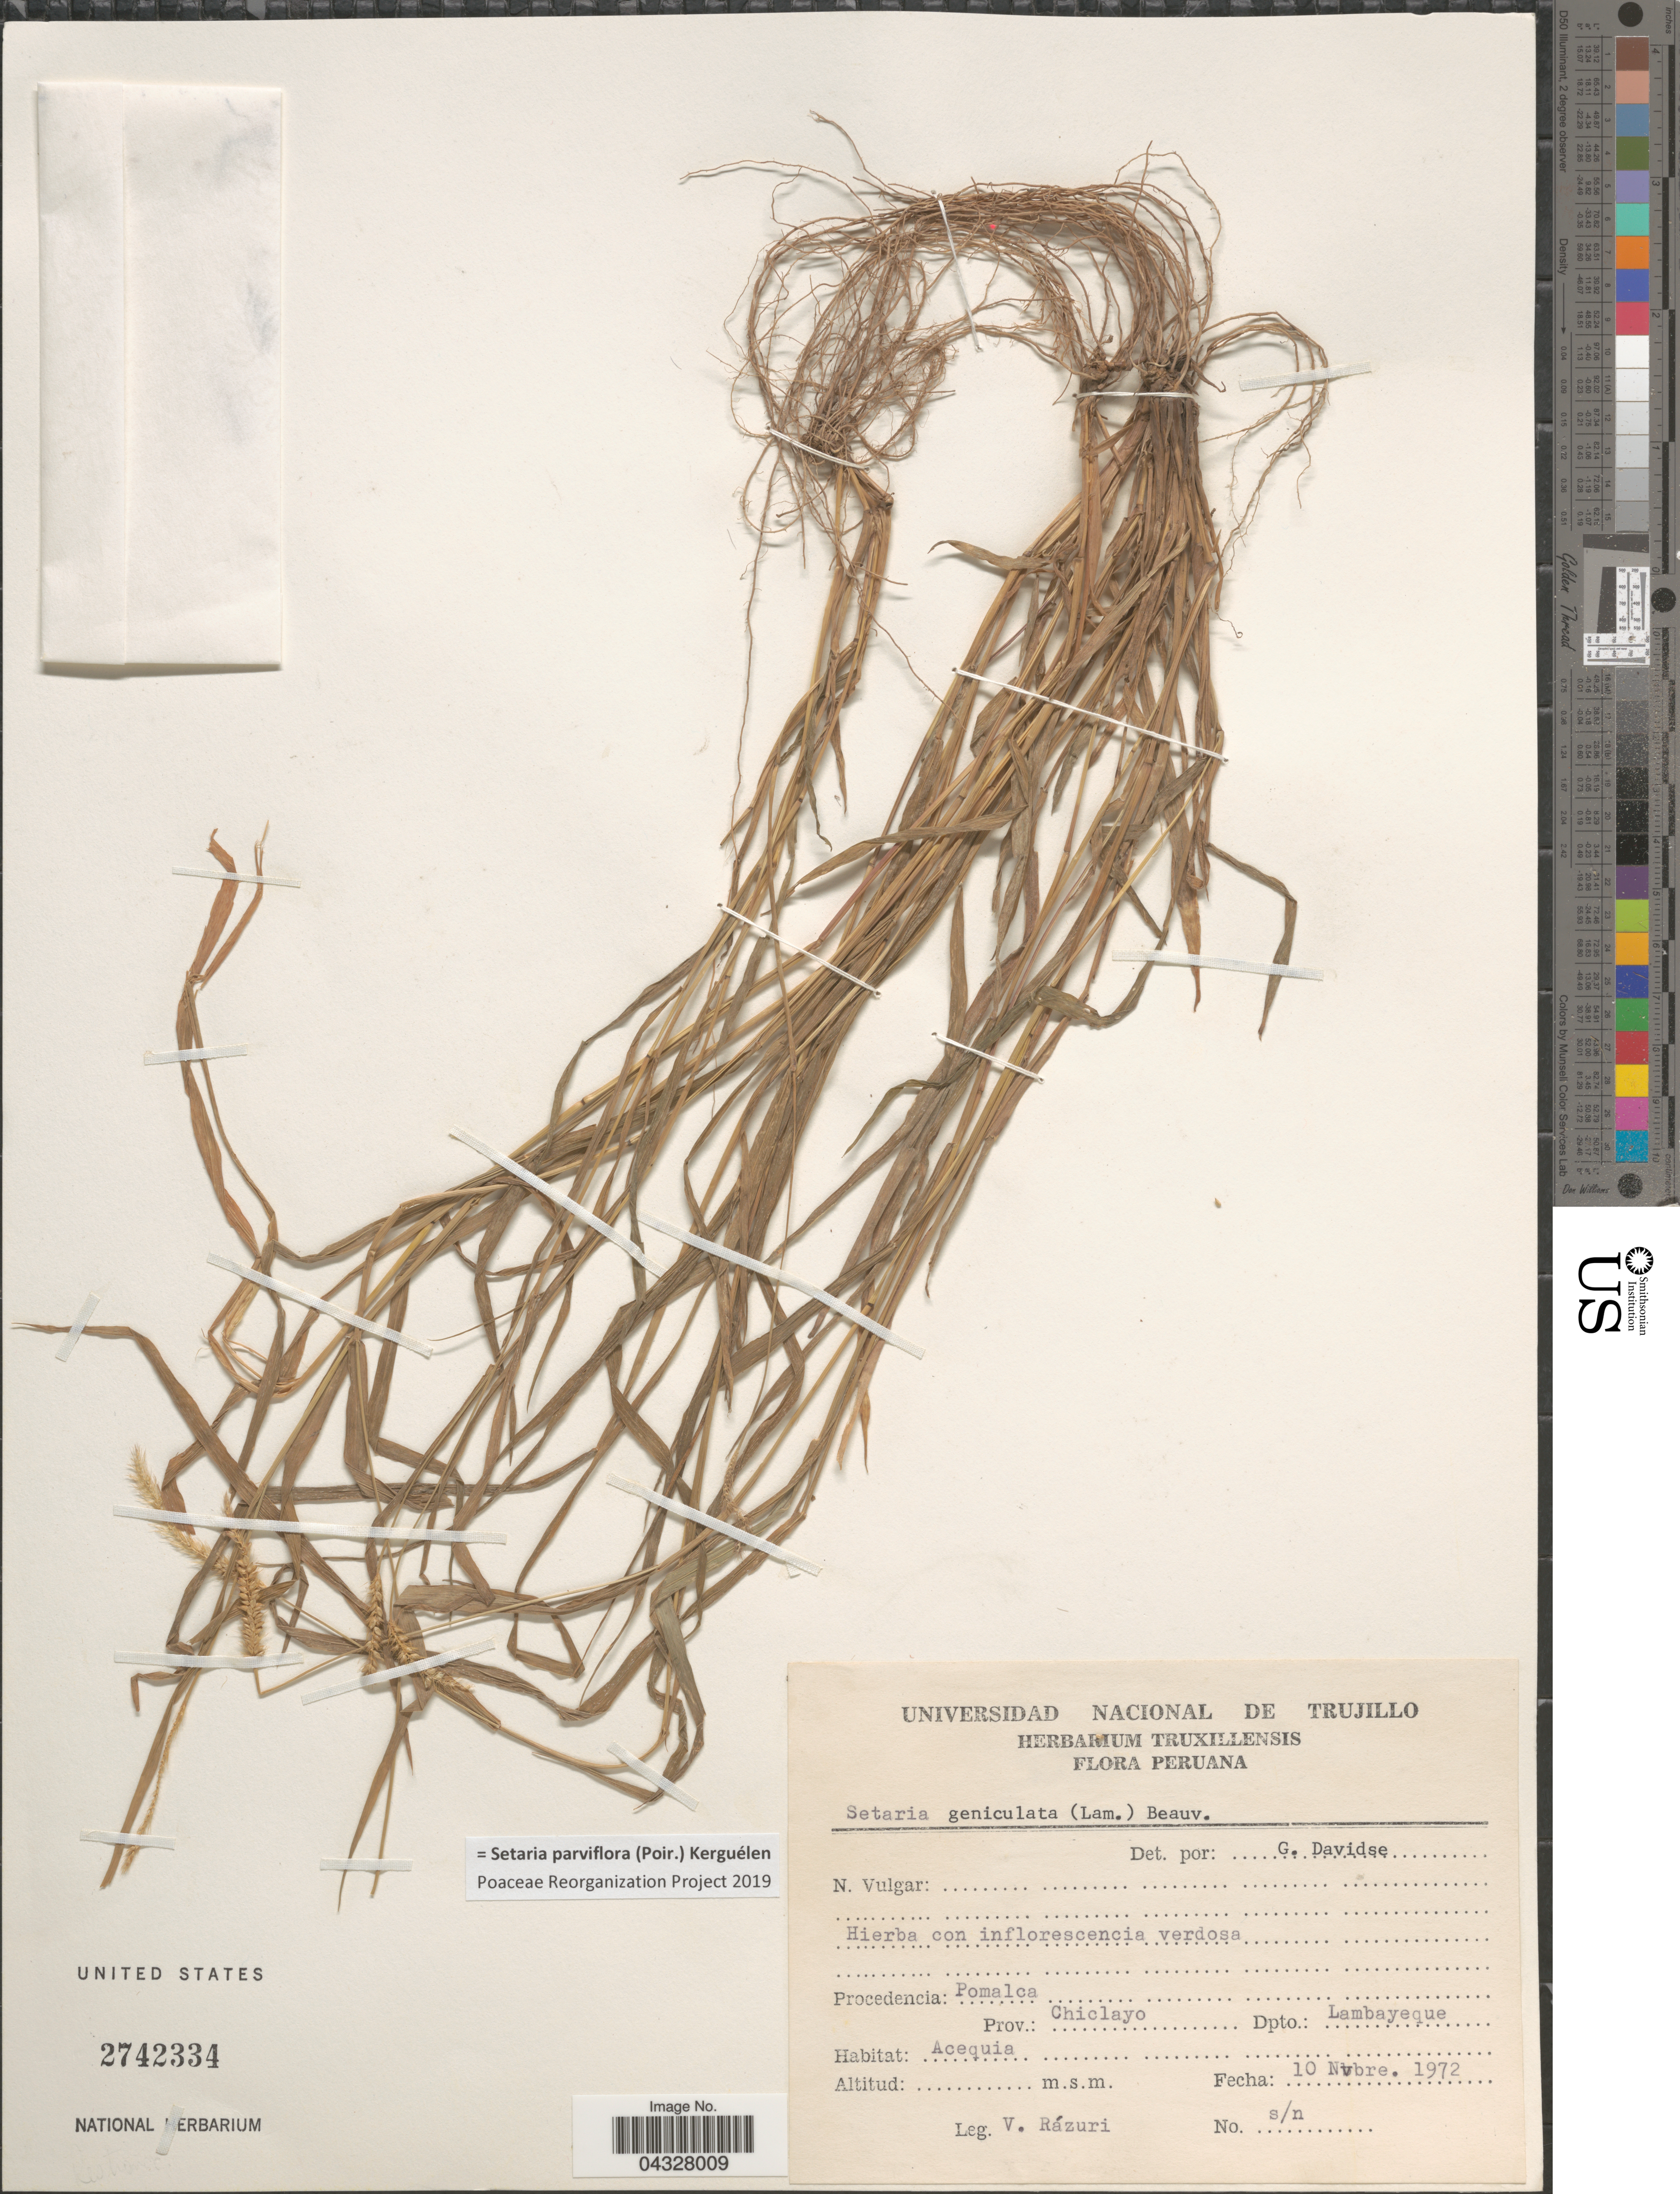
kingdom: Plantae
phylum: Tracheophyta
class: Liliopsida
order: Poales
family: Poaceae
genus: Setaria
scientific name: Setaria parviflora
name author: (Poir.) Kerguélen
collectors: V. Rázuri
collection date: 1972-11-10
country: Peru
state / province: Lambayeque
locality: Procedencia: Pomalca. Prov.: Chiclayo. Dpto.: Lambayeque.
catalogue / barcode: US 2742334